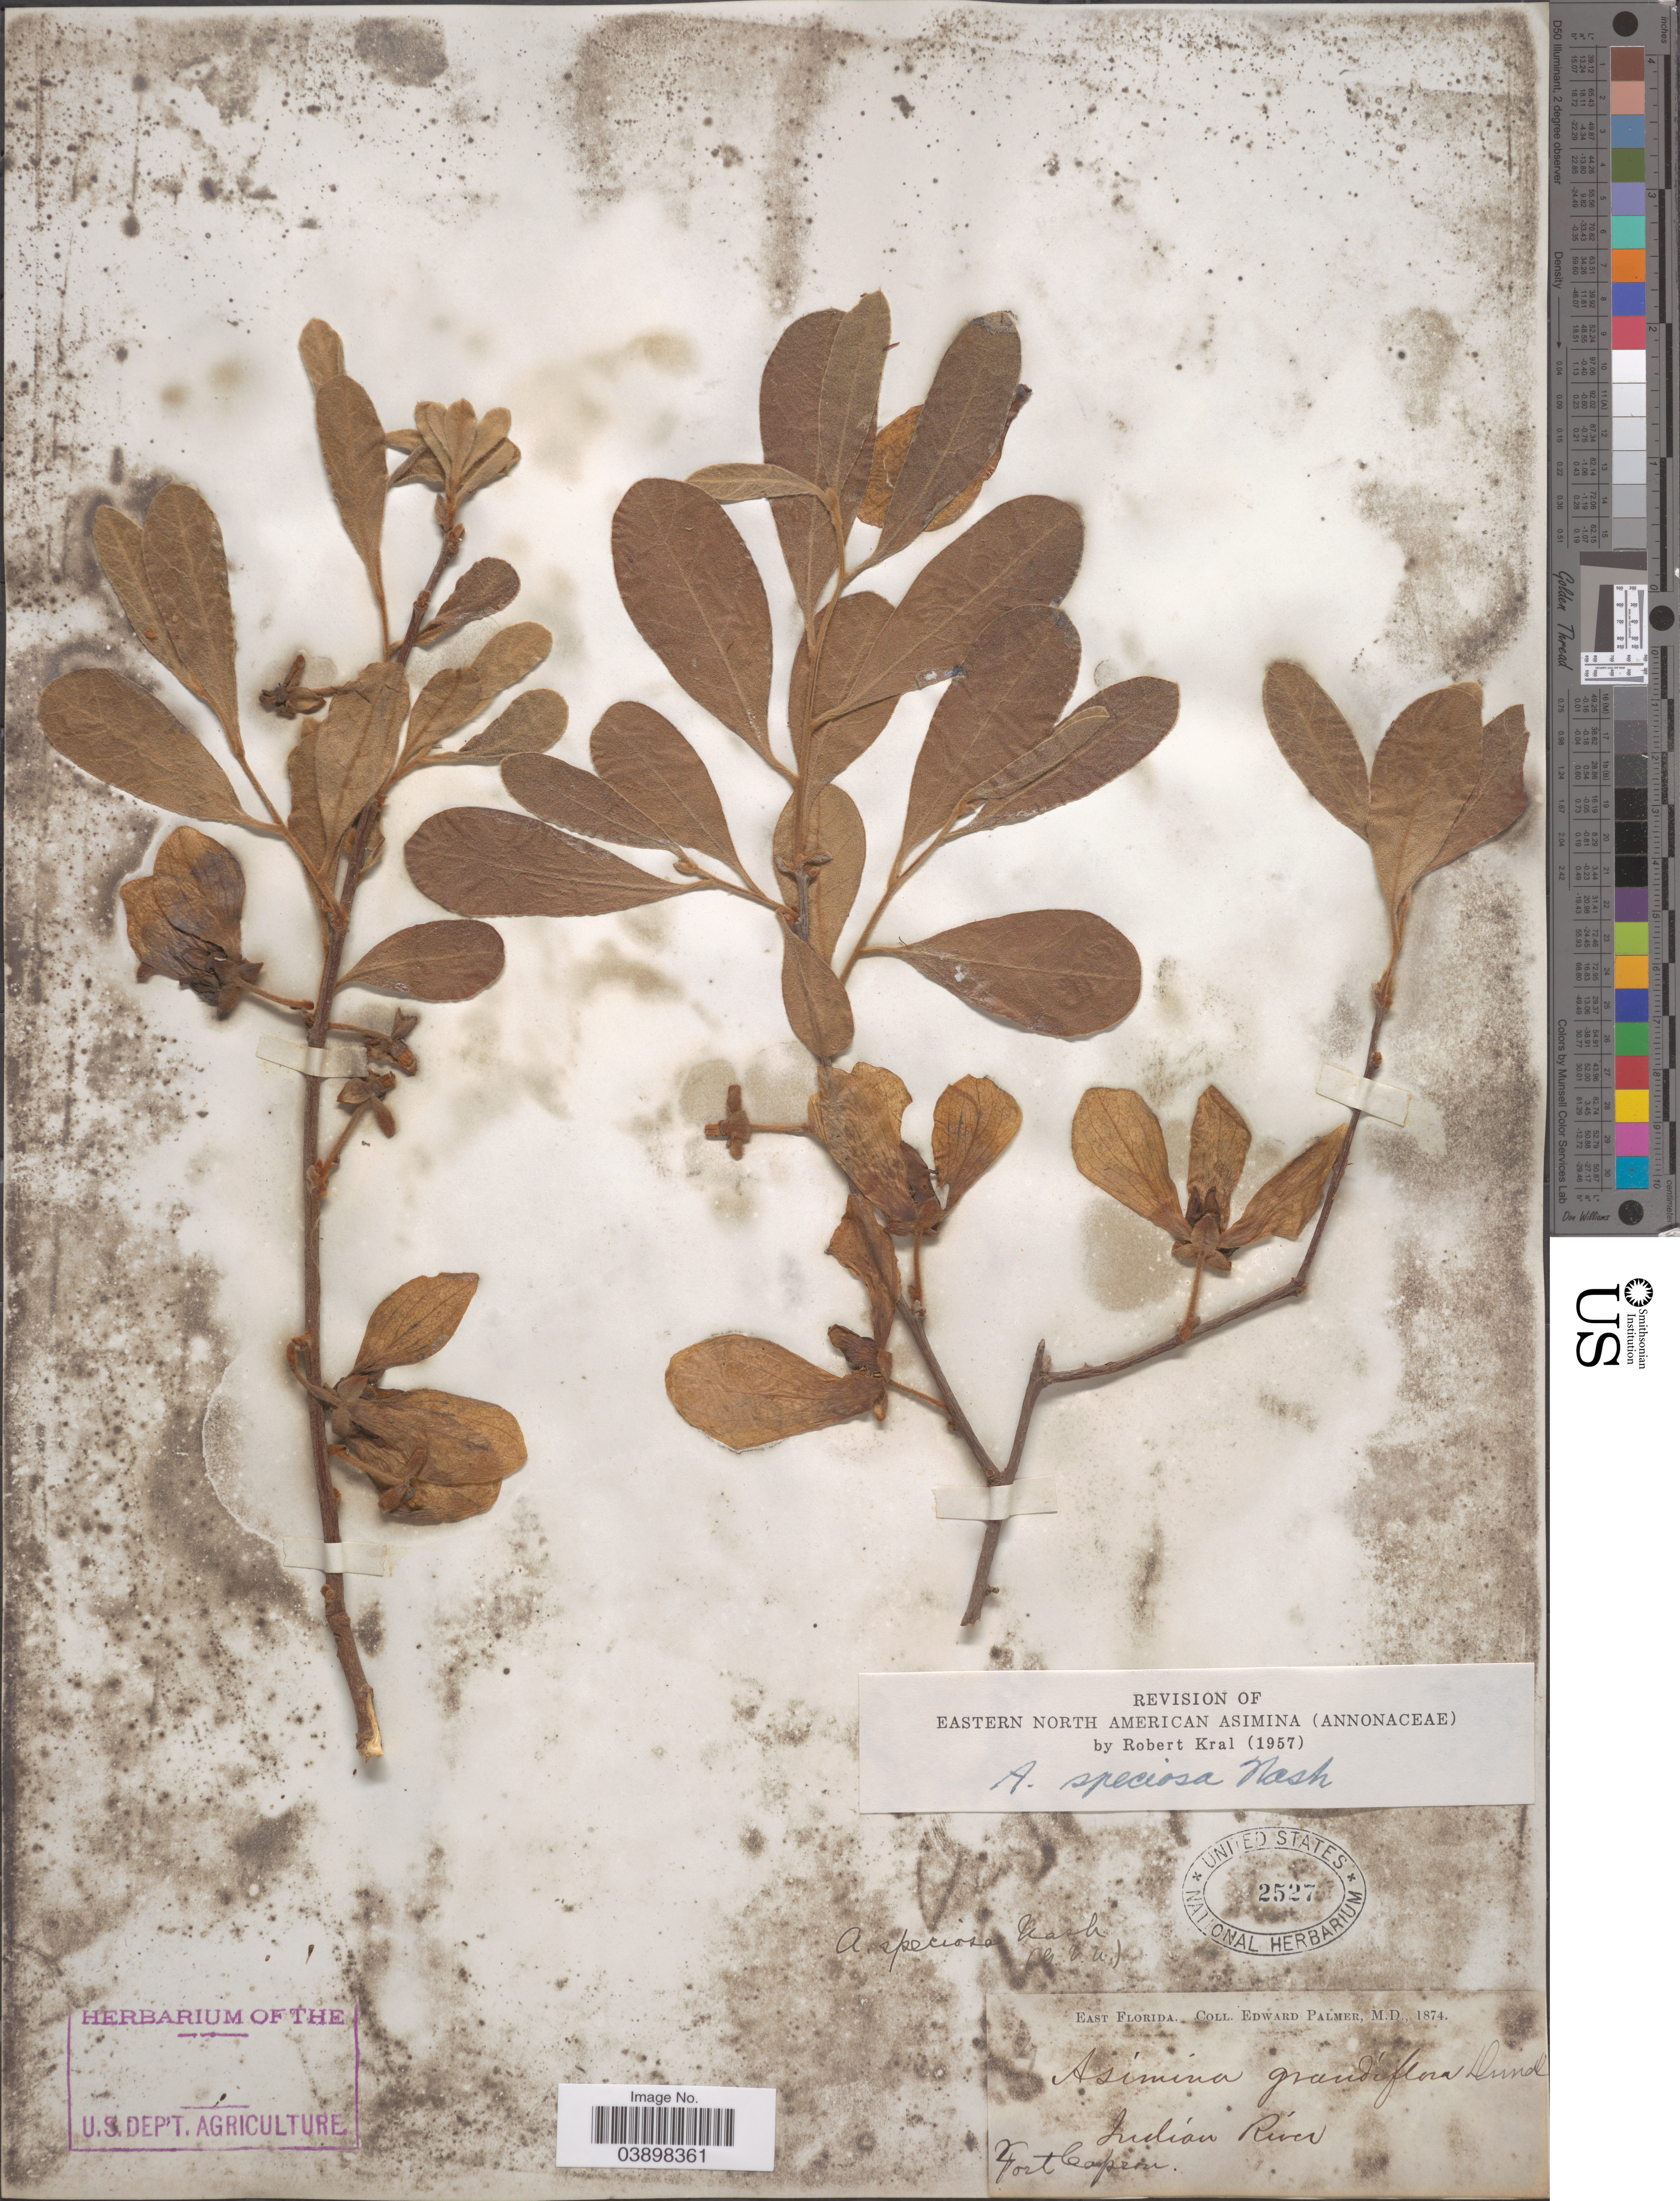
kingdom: Plantae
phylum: Tracheophyta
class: Magnoliopsida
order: Magnoliales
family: Annonaceae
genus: Asimina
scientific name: Asimina speciosa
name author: Nash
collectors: E. Palmer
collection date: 1874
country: United States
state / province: Florida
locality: East Florida. Indian River, Fort Capron.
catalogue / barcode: US 2527